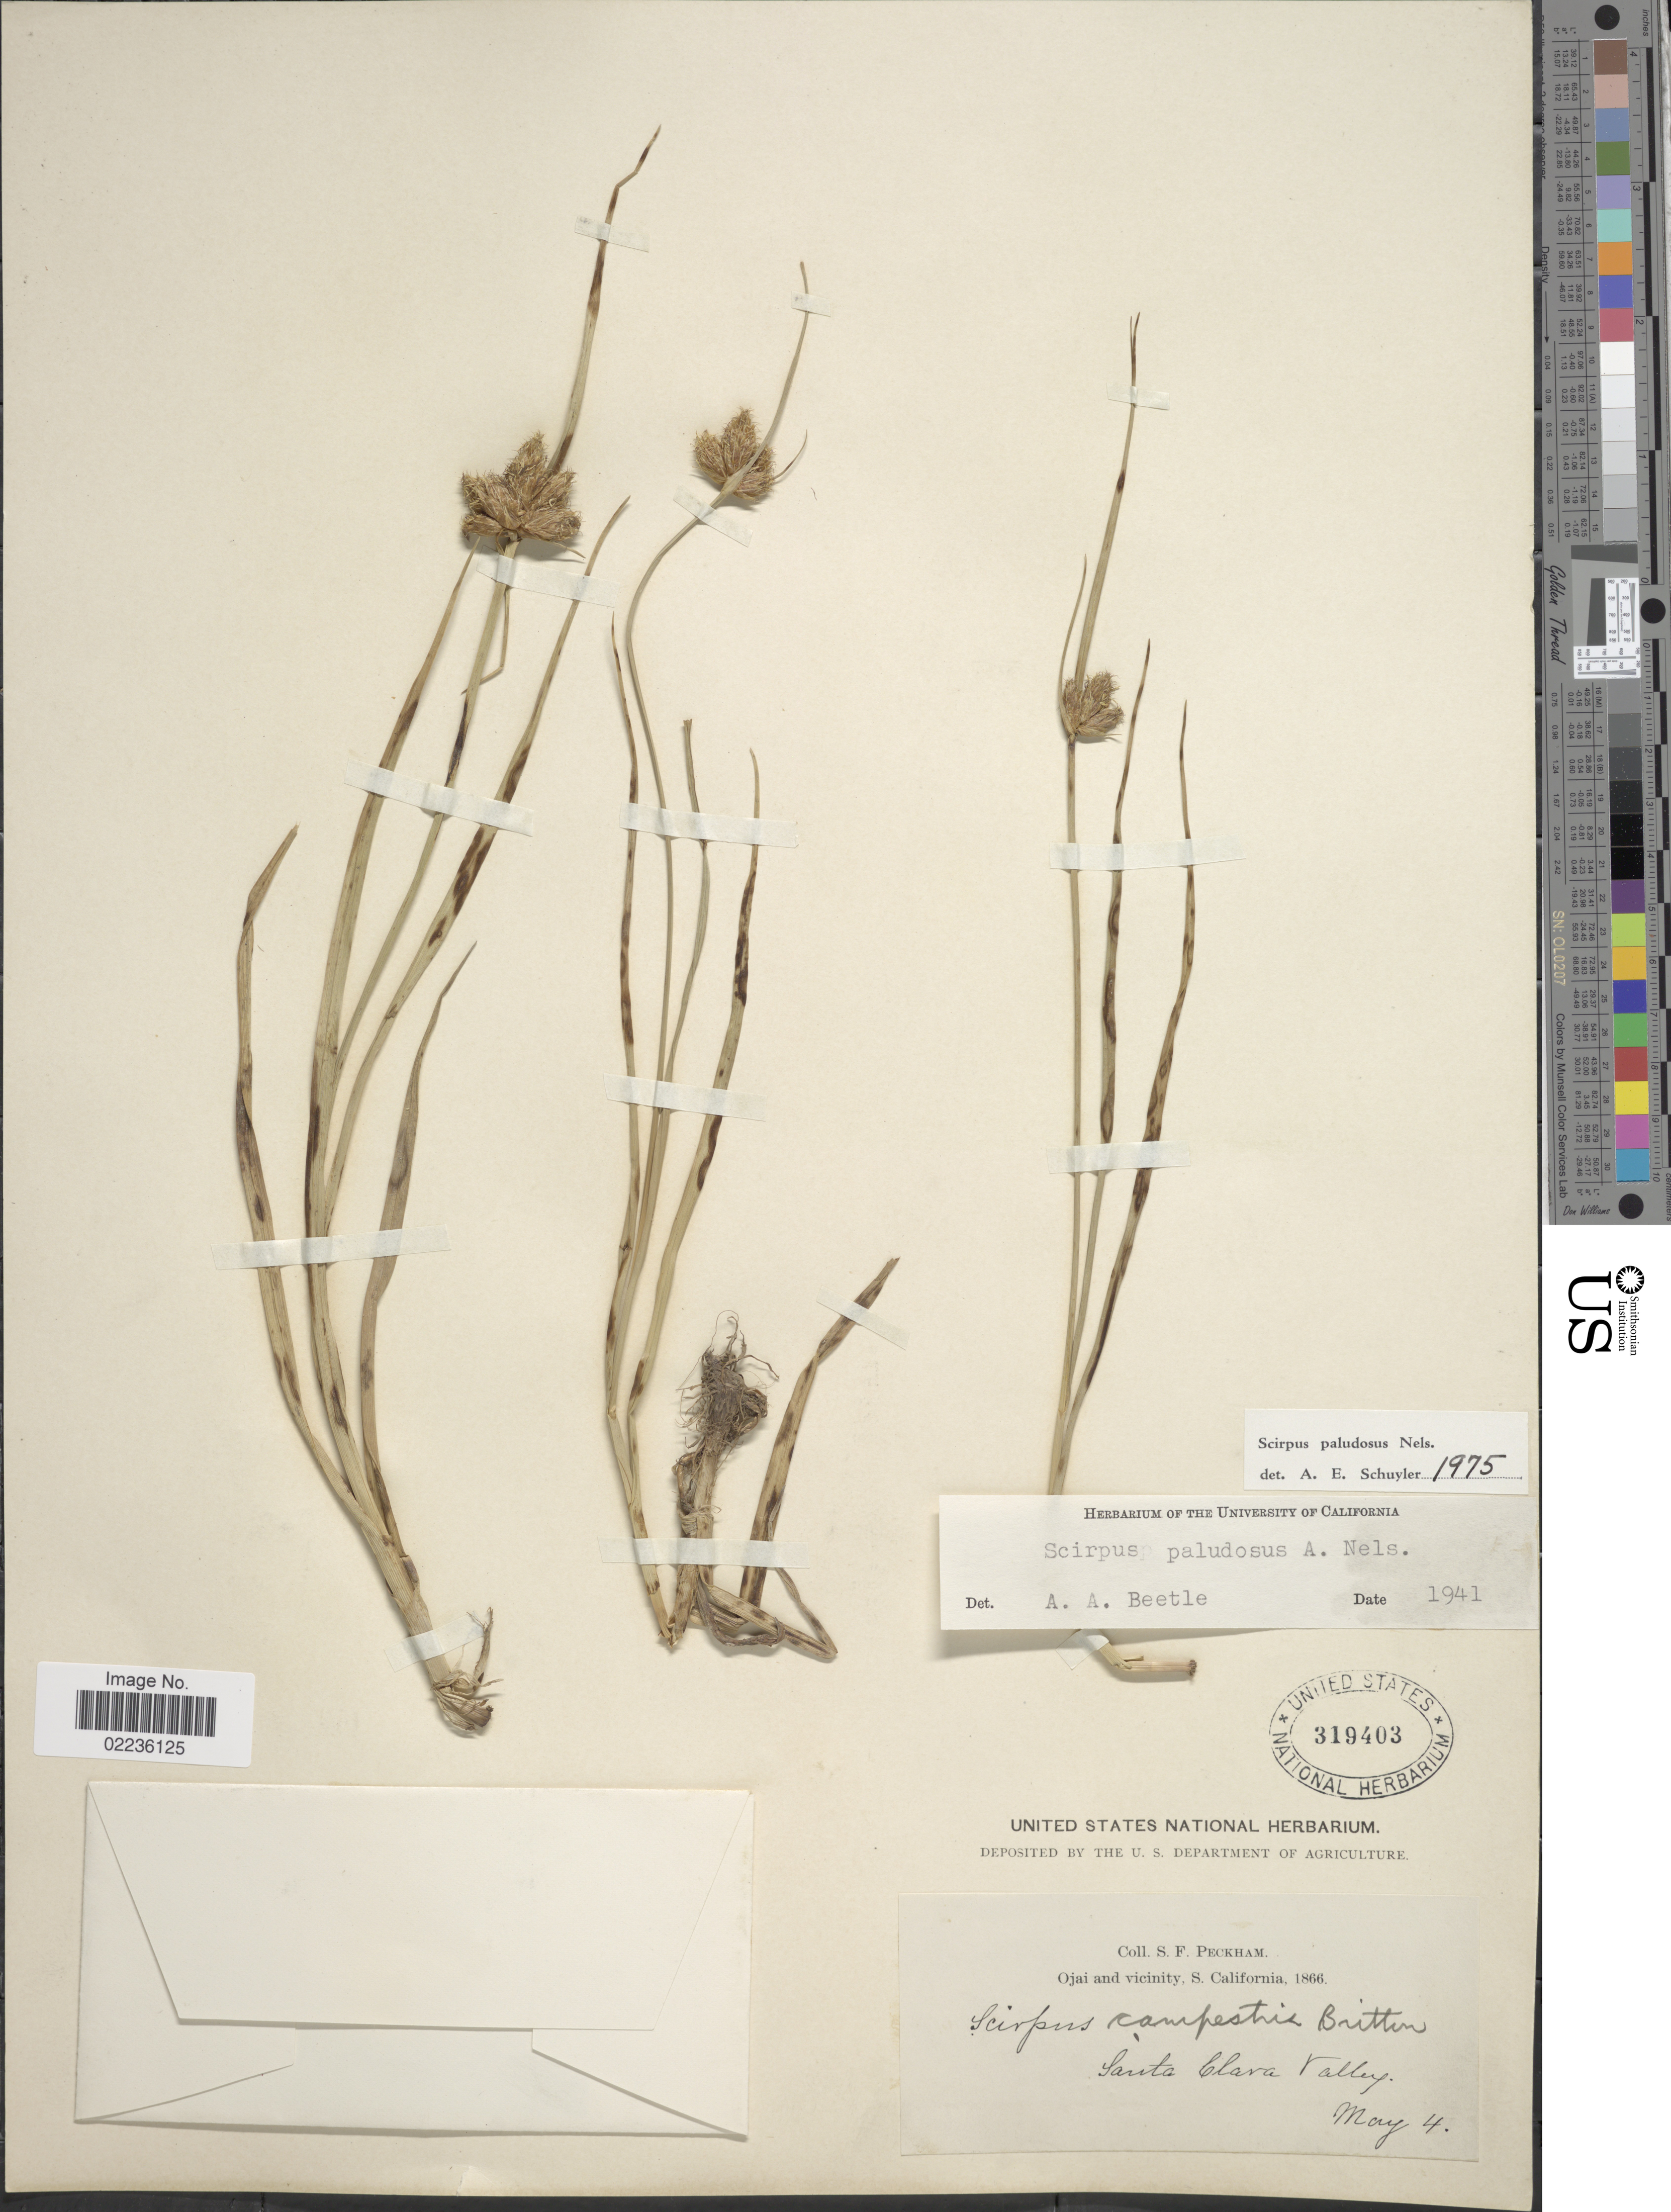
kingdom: Plantae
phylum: Tracheophyta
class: Liliopsida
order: Poales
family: Cyperaceae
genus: Bolboschoenus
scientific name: Bolboschoenus maritimus subsp. paludosus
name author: (A. Nelson) T. Koyama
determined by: Strong, M. T., (US), Smithsonian Institution - National Museum of Natural History (UNITED STATES)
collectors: S. Peckham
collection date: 1866-05-04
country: United States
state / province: California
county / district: Ventura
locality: Ojai and vicinity, S. California. Santa Clara Valley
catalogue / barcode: US 319403